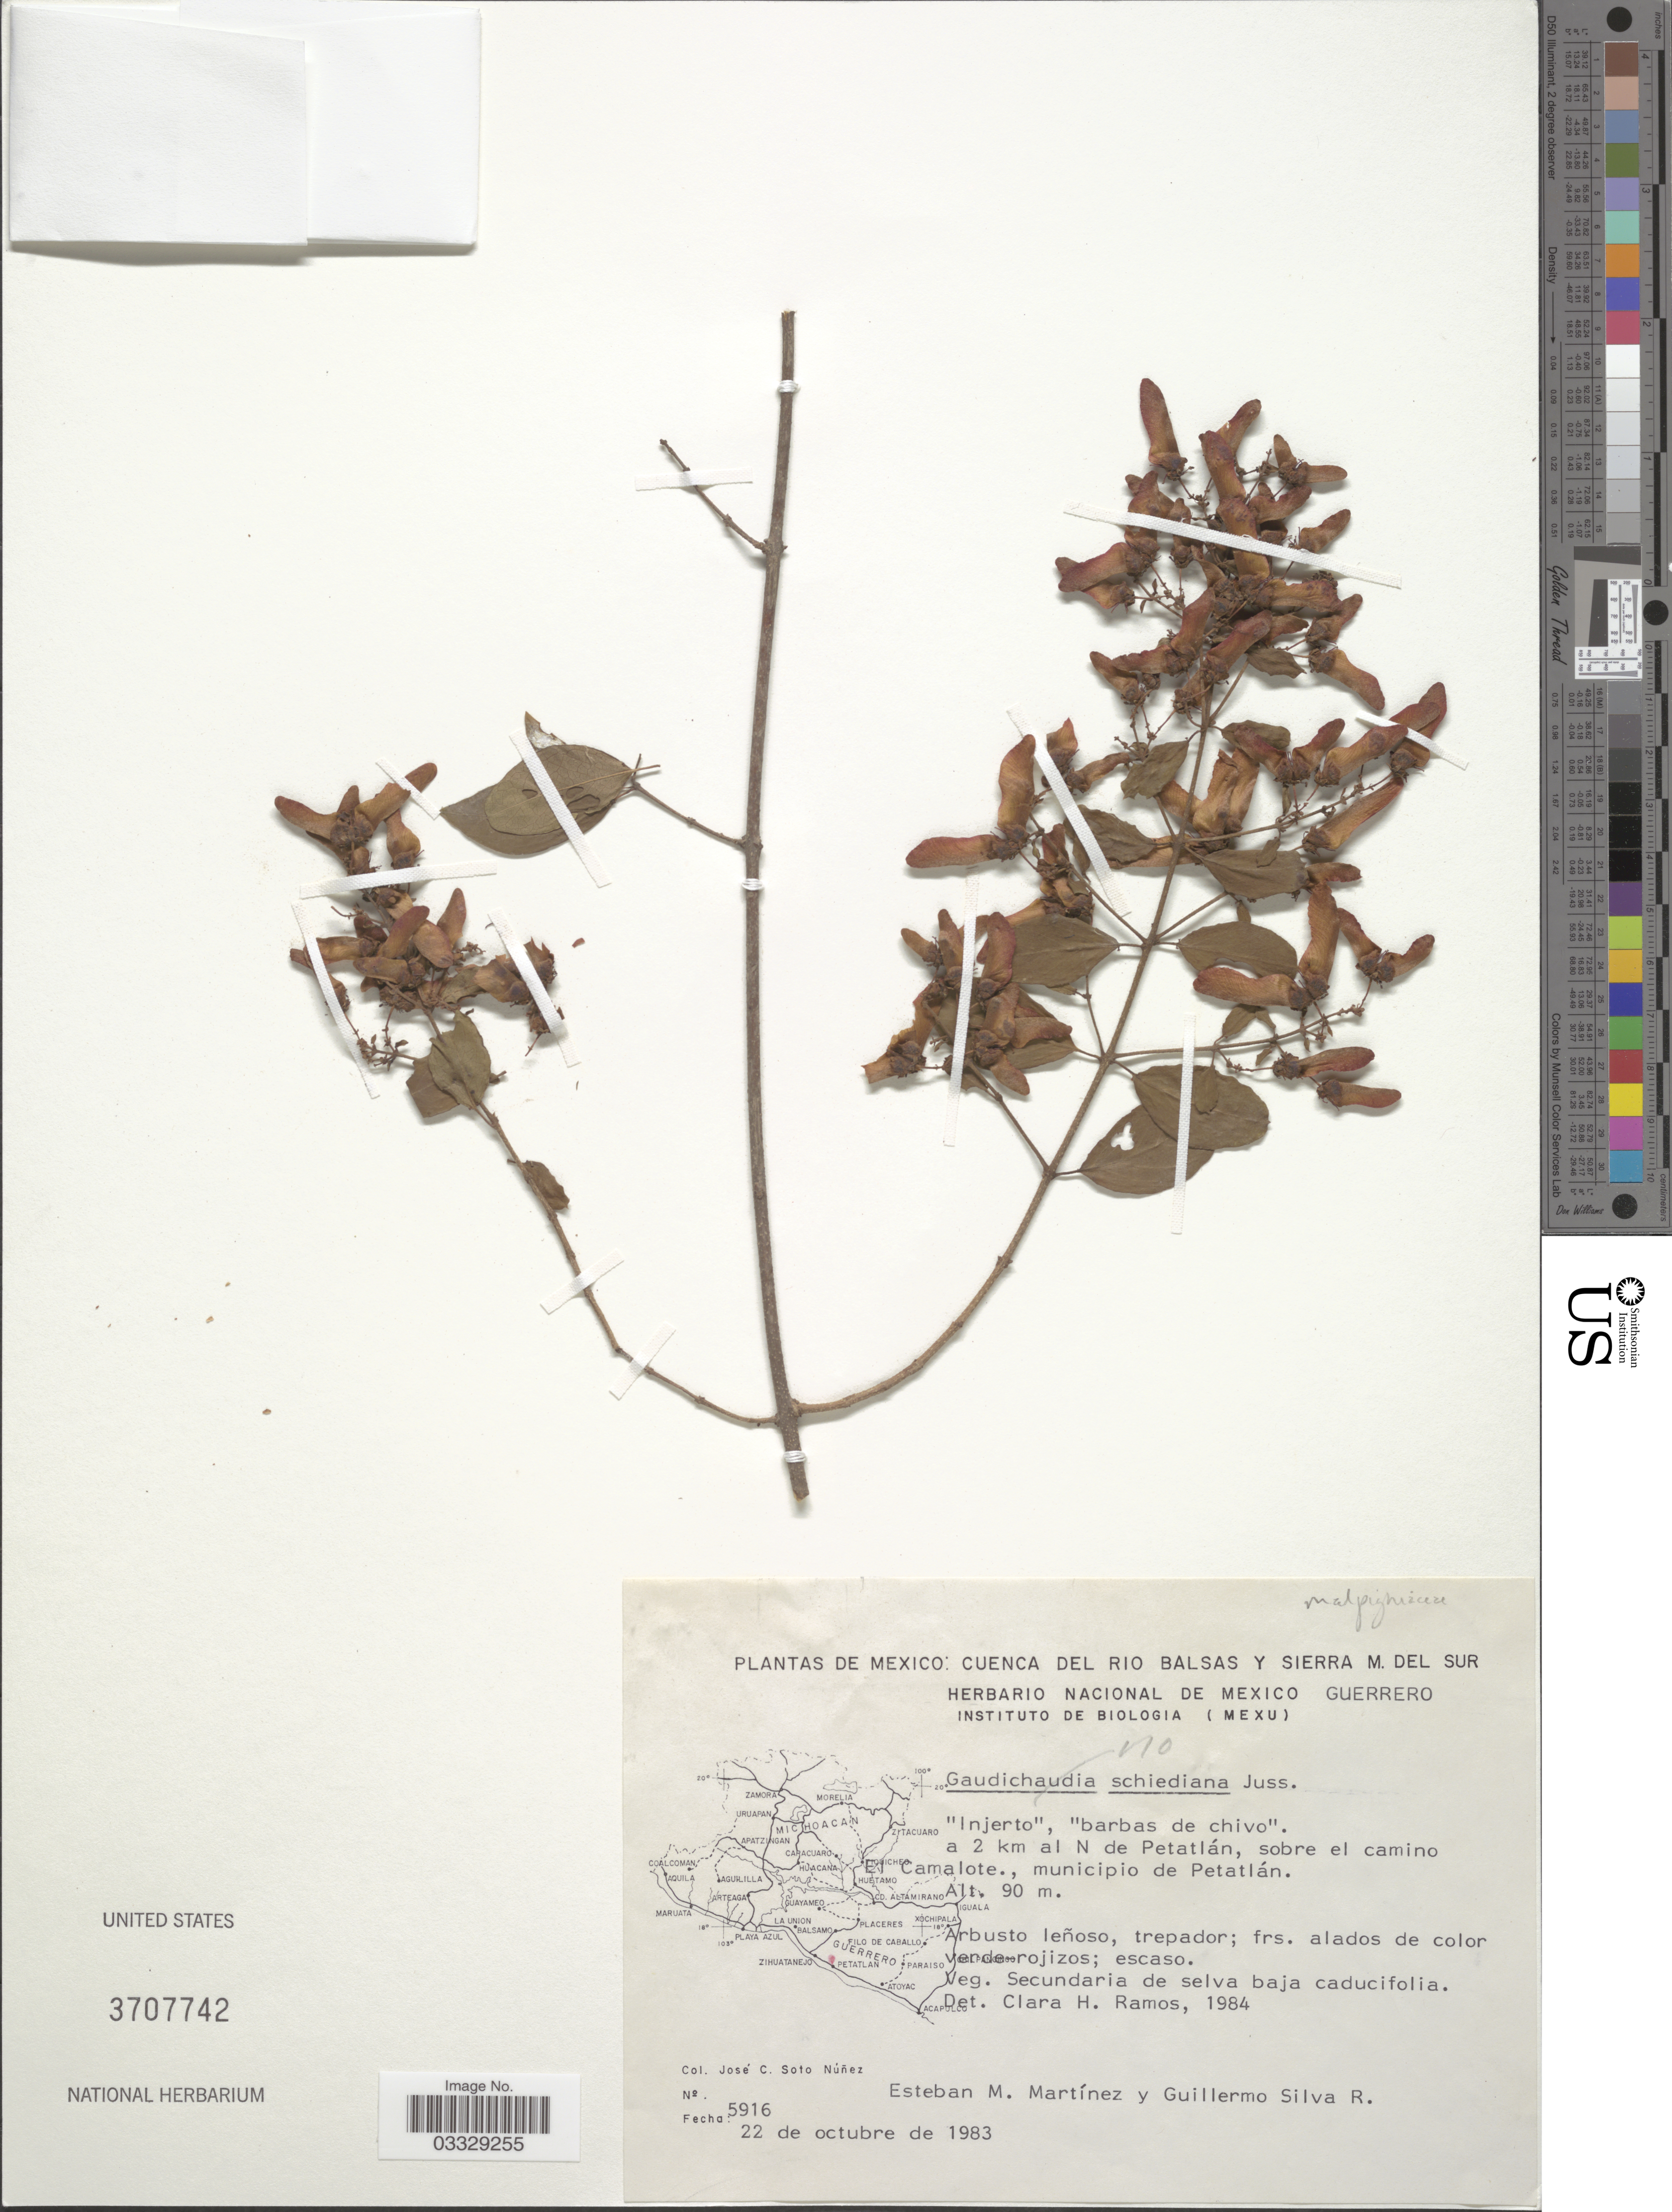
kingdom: Plantae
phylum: Tracheophyta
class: Magnoliopsida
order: Malpighiales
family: Malpighiaceae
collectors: J. Soto, E. Martínez & G. Silva R.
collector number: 5916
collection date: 1983-10-22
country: Mexico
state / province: Guerrero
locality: Injerto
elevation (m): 90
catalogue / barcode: US 3707742